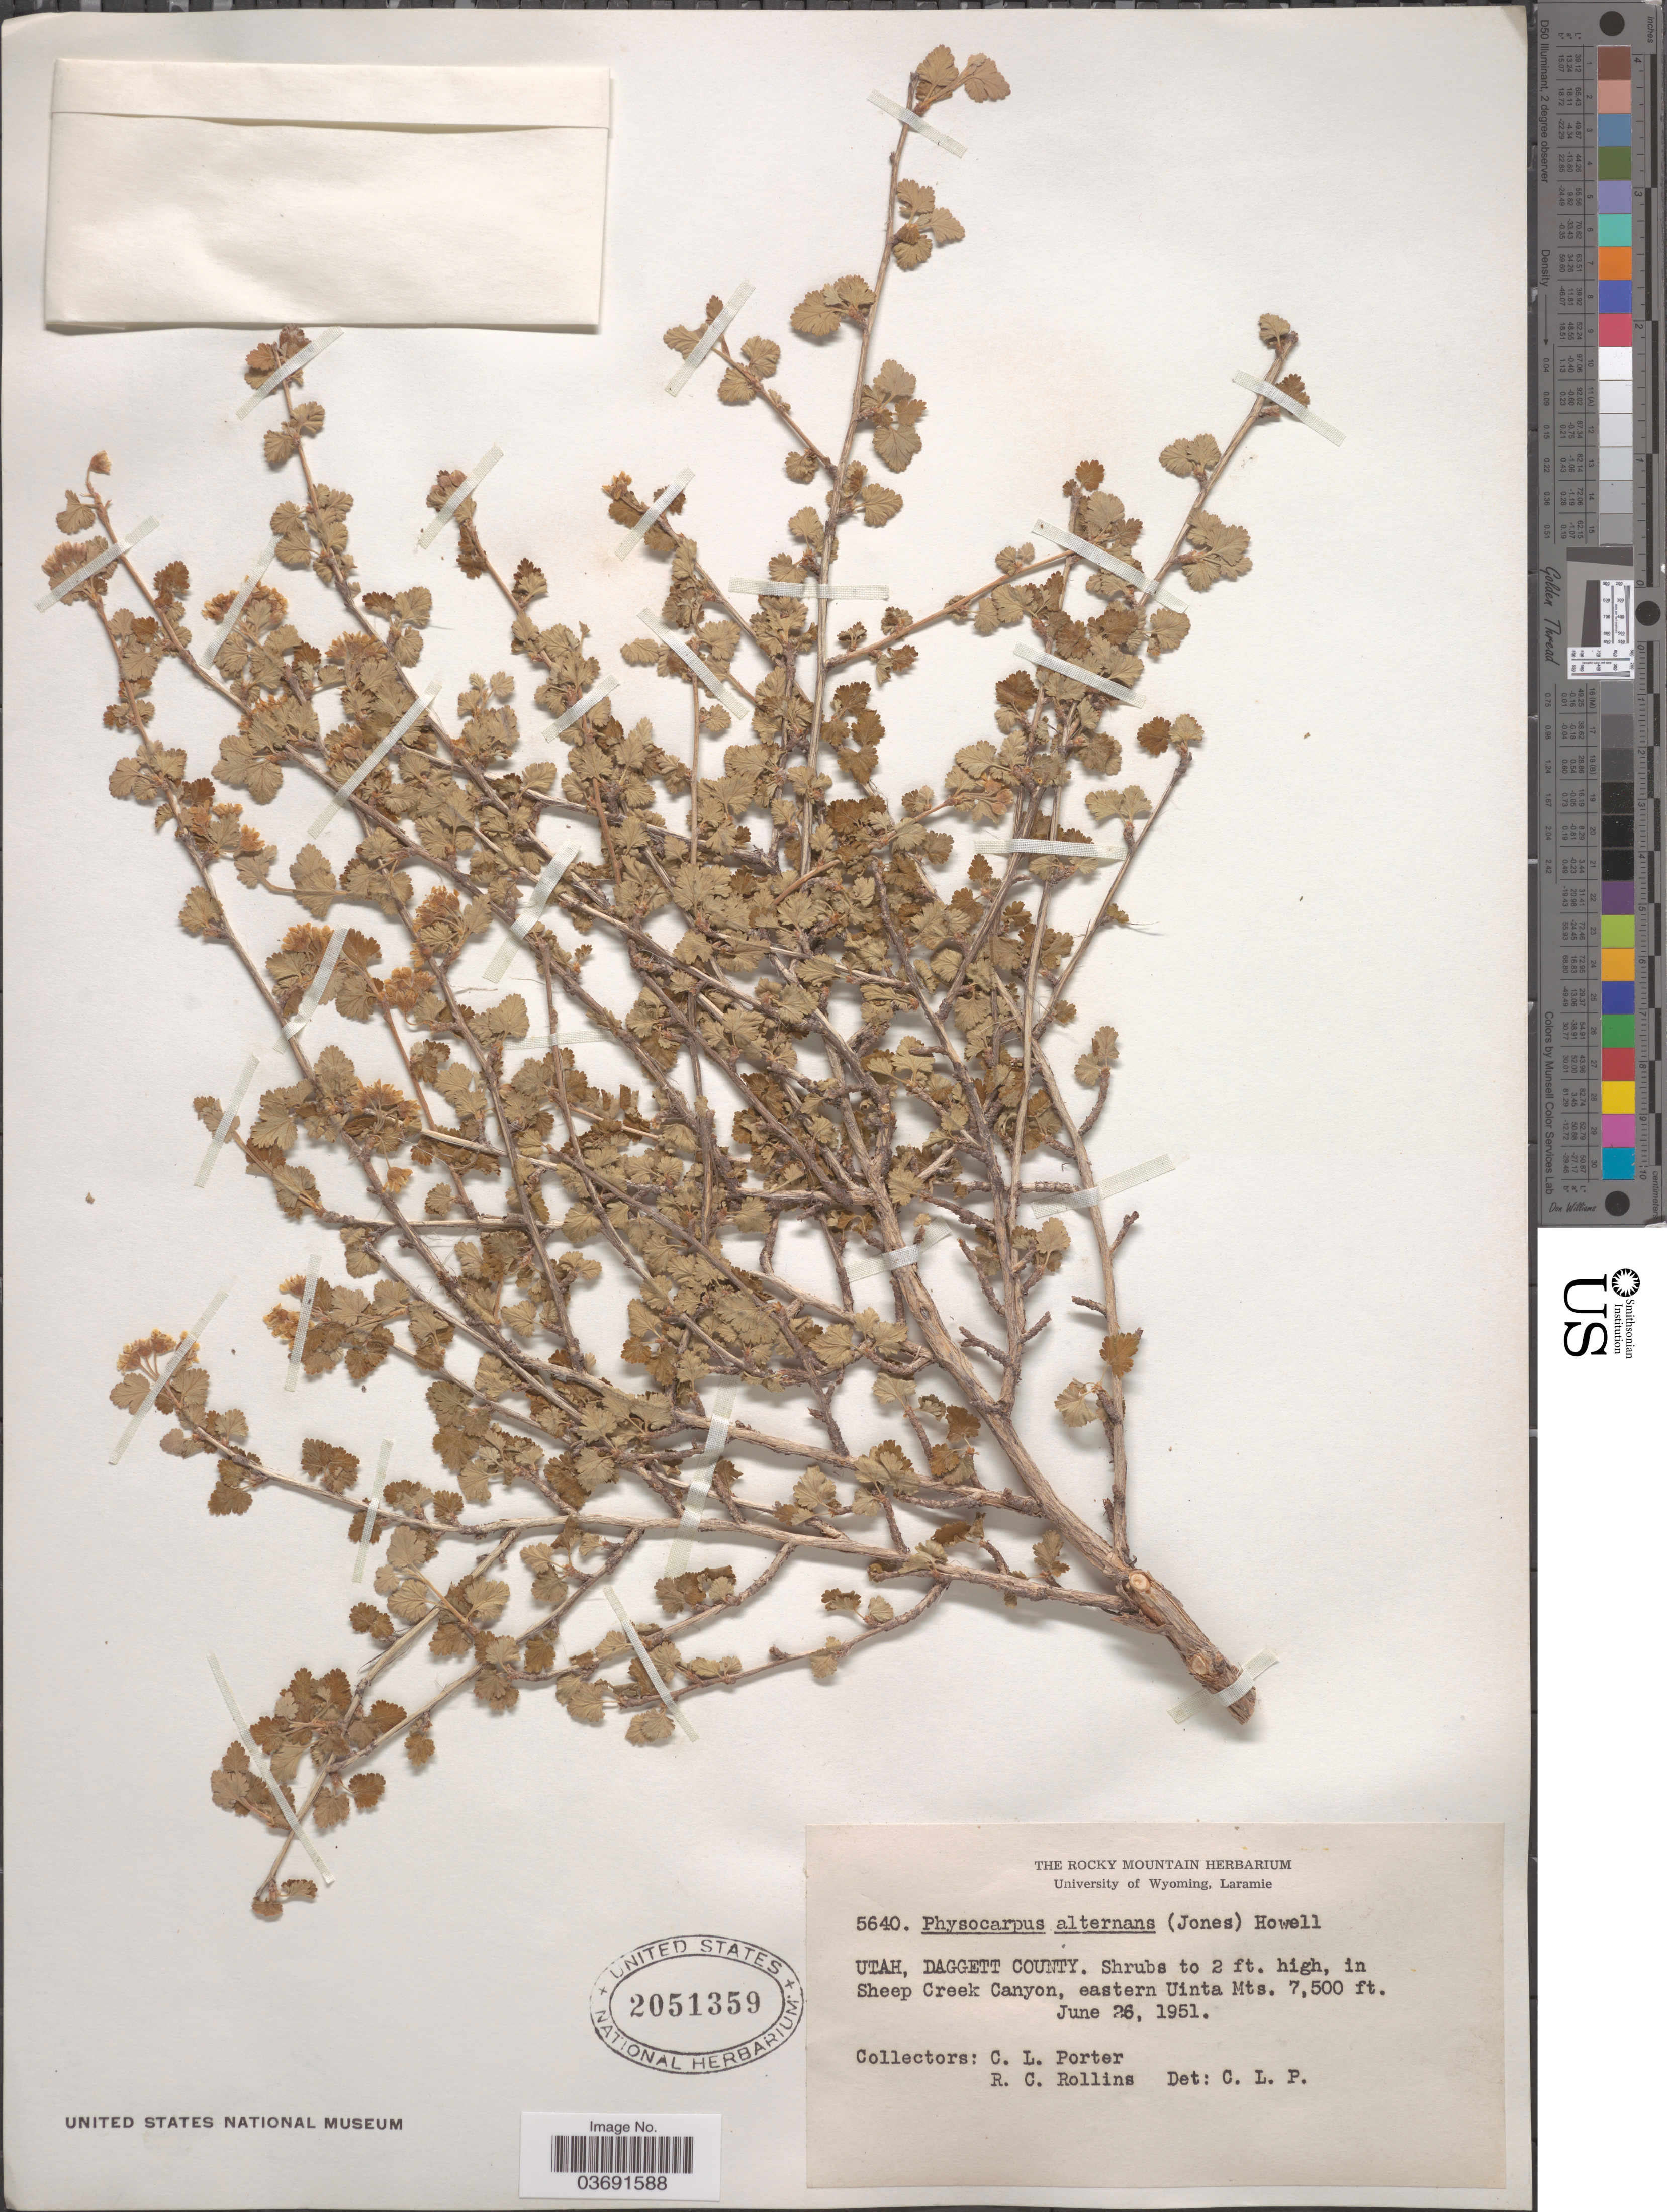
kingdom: Plantae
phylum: Tracheophyta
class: Magnoliopsida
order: Rosales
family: Rosaceae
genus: Physocarpus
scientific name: Physocarpus alternans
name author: (M.E. Jones) J.T. Howell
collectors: C. L. Porter & R. C. Rollins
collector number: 5640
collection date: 1951-06-26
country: United States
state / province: Utah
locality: Daggett County. In Sheep Creek Canyon, eastern Uinta Mts.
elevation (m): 2286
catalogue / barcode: US 2051359